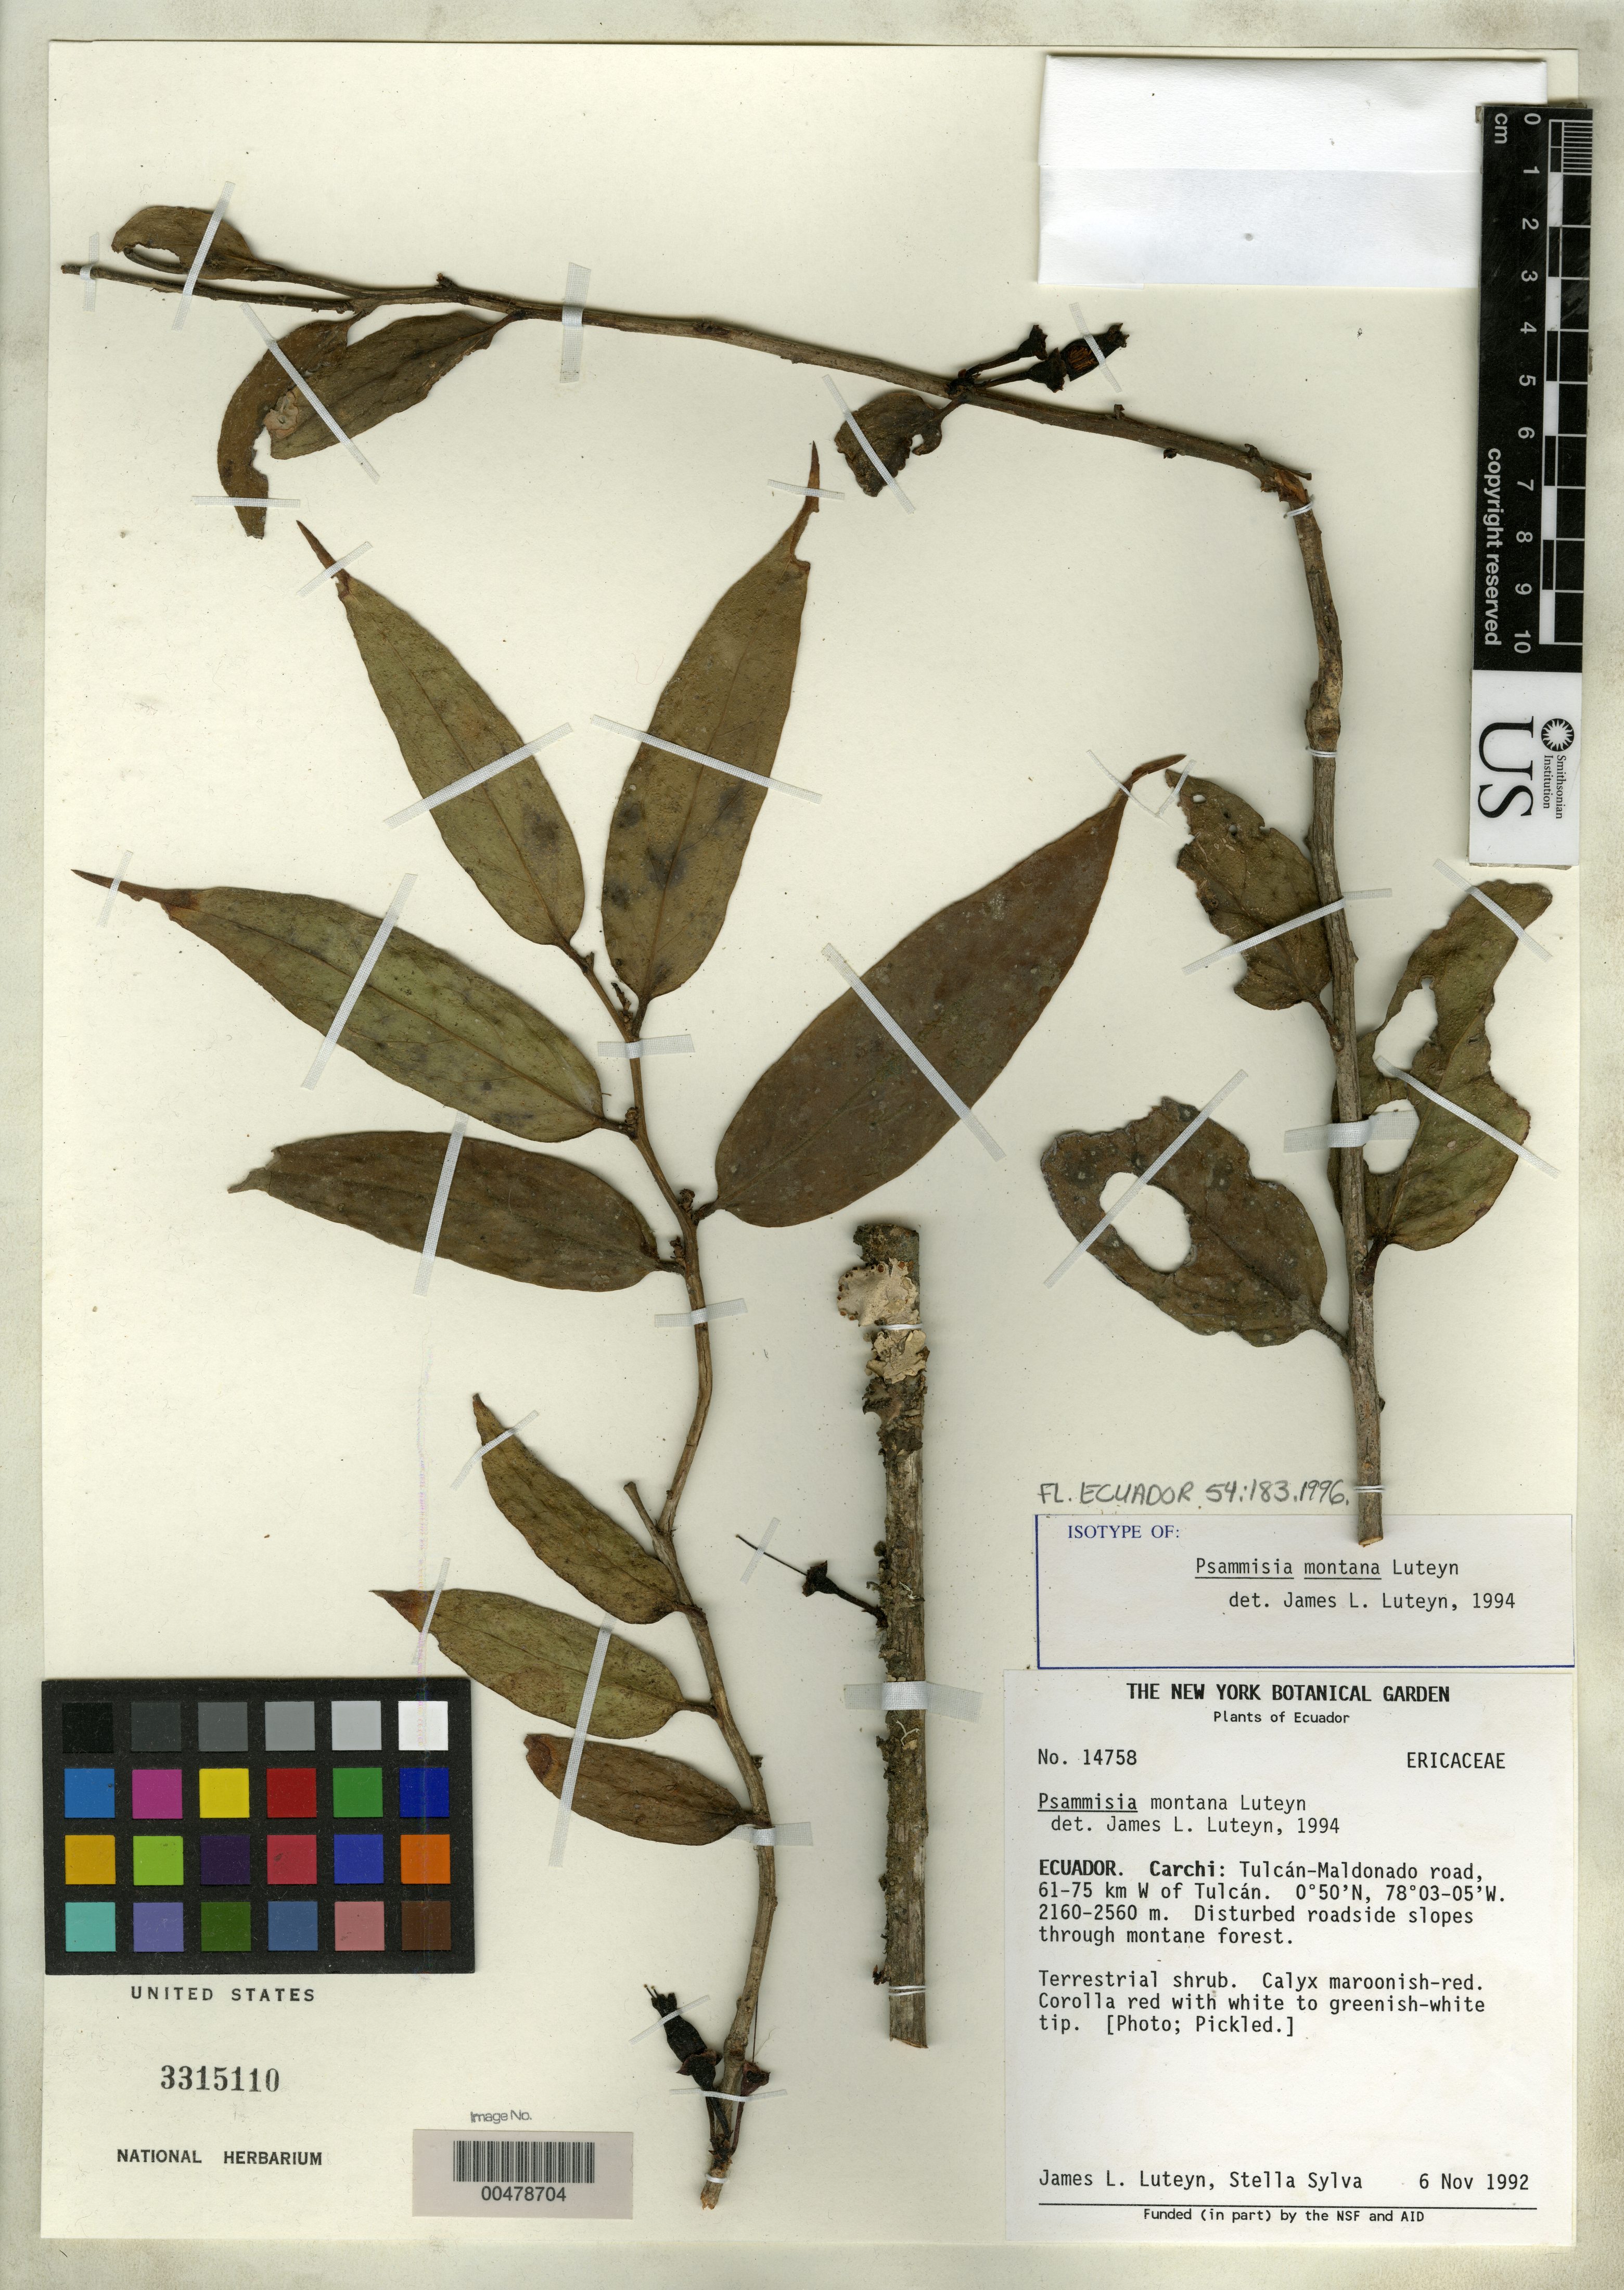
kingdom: Plantae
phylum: Tracheophyta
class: Magnoliopsida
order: Ericales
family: Ericaceae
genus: Psammisia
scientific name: Psammisia montana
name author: Luteyn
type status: Isotype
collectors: J. L. Luteyn & D. Sylva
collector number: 14758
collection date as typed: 06 Nov 1992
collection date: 1992-11-06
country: Ecuador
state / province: Carchi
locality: Tulcan-Maldonado road, 61-75 km W of Tulcan.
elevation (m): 2160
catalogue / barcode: US 3315110